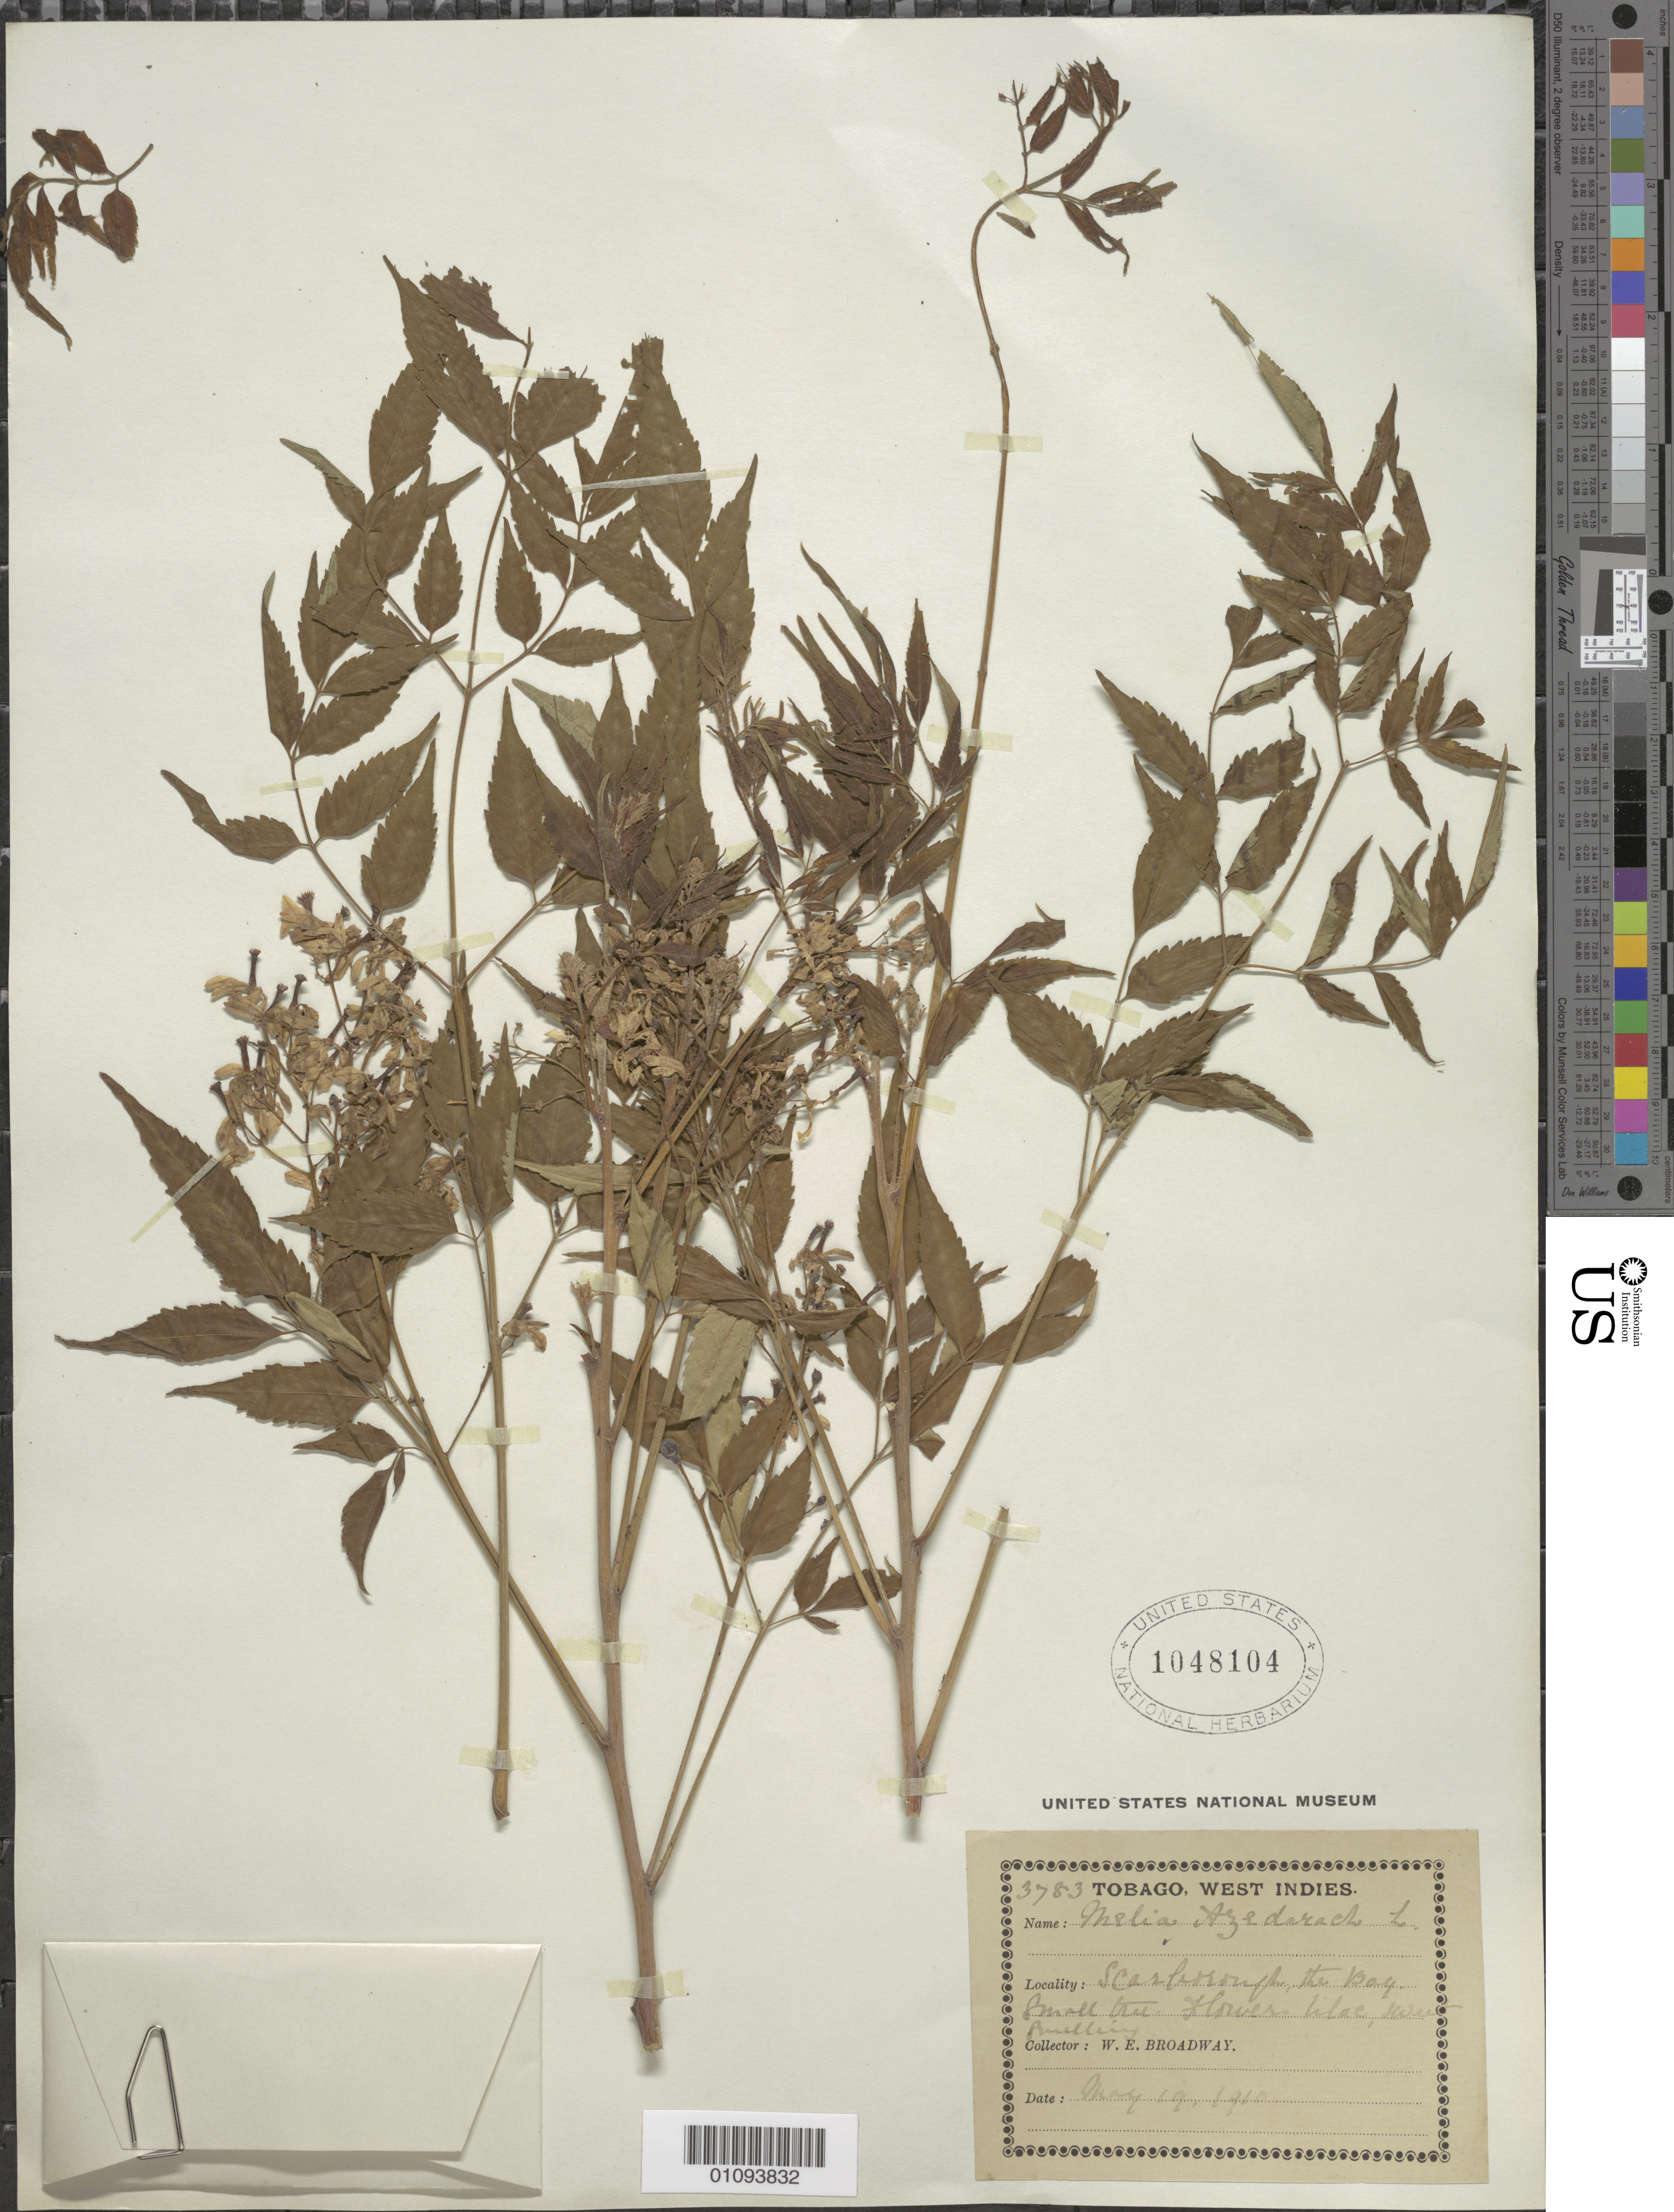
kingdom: Plantae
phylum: Tracheophyta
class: Magnoliopsida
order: Sapindales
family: Meliaceae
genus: Melia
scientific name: Melia azedarach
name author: L.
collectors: W. E. Broadway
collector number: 3783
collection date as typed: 19 May 1910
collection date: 1910-05-19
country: Trinidad and Tobago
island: Tobago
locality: Scarborough, the Bay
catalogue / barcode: US 1048104